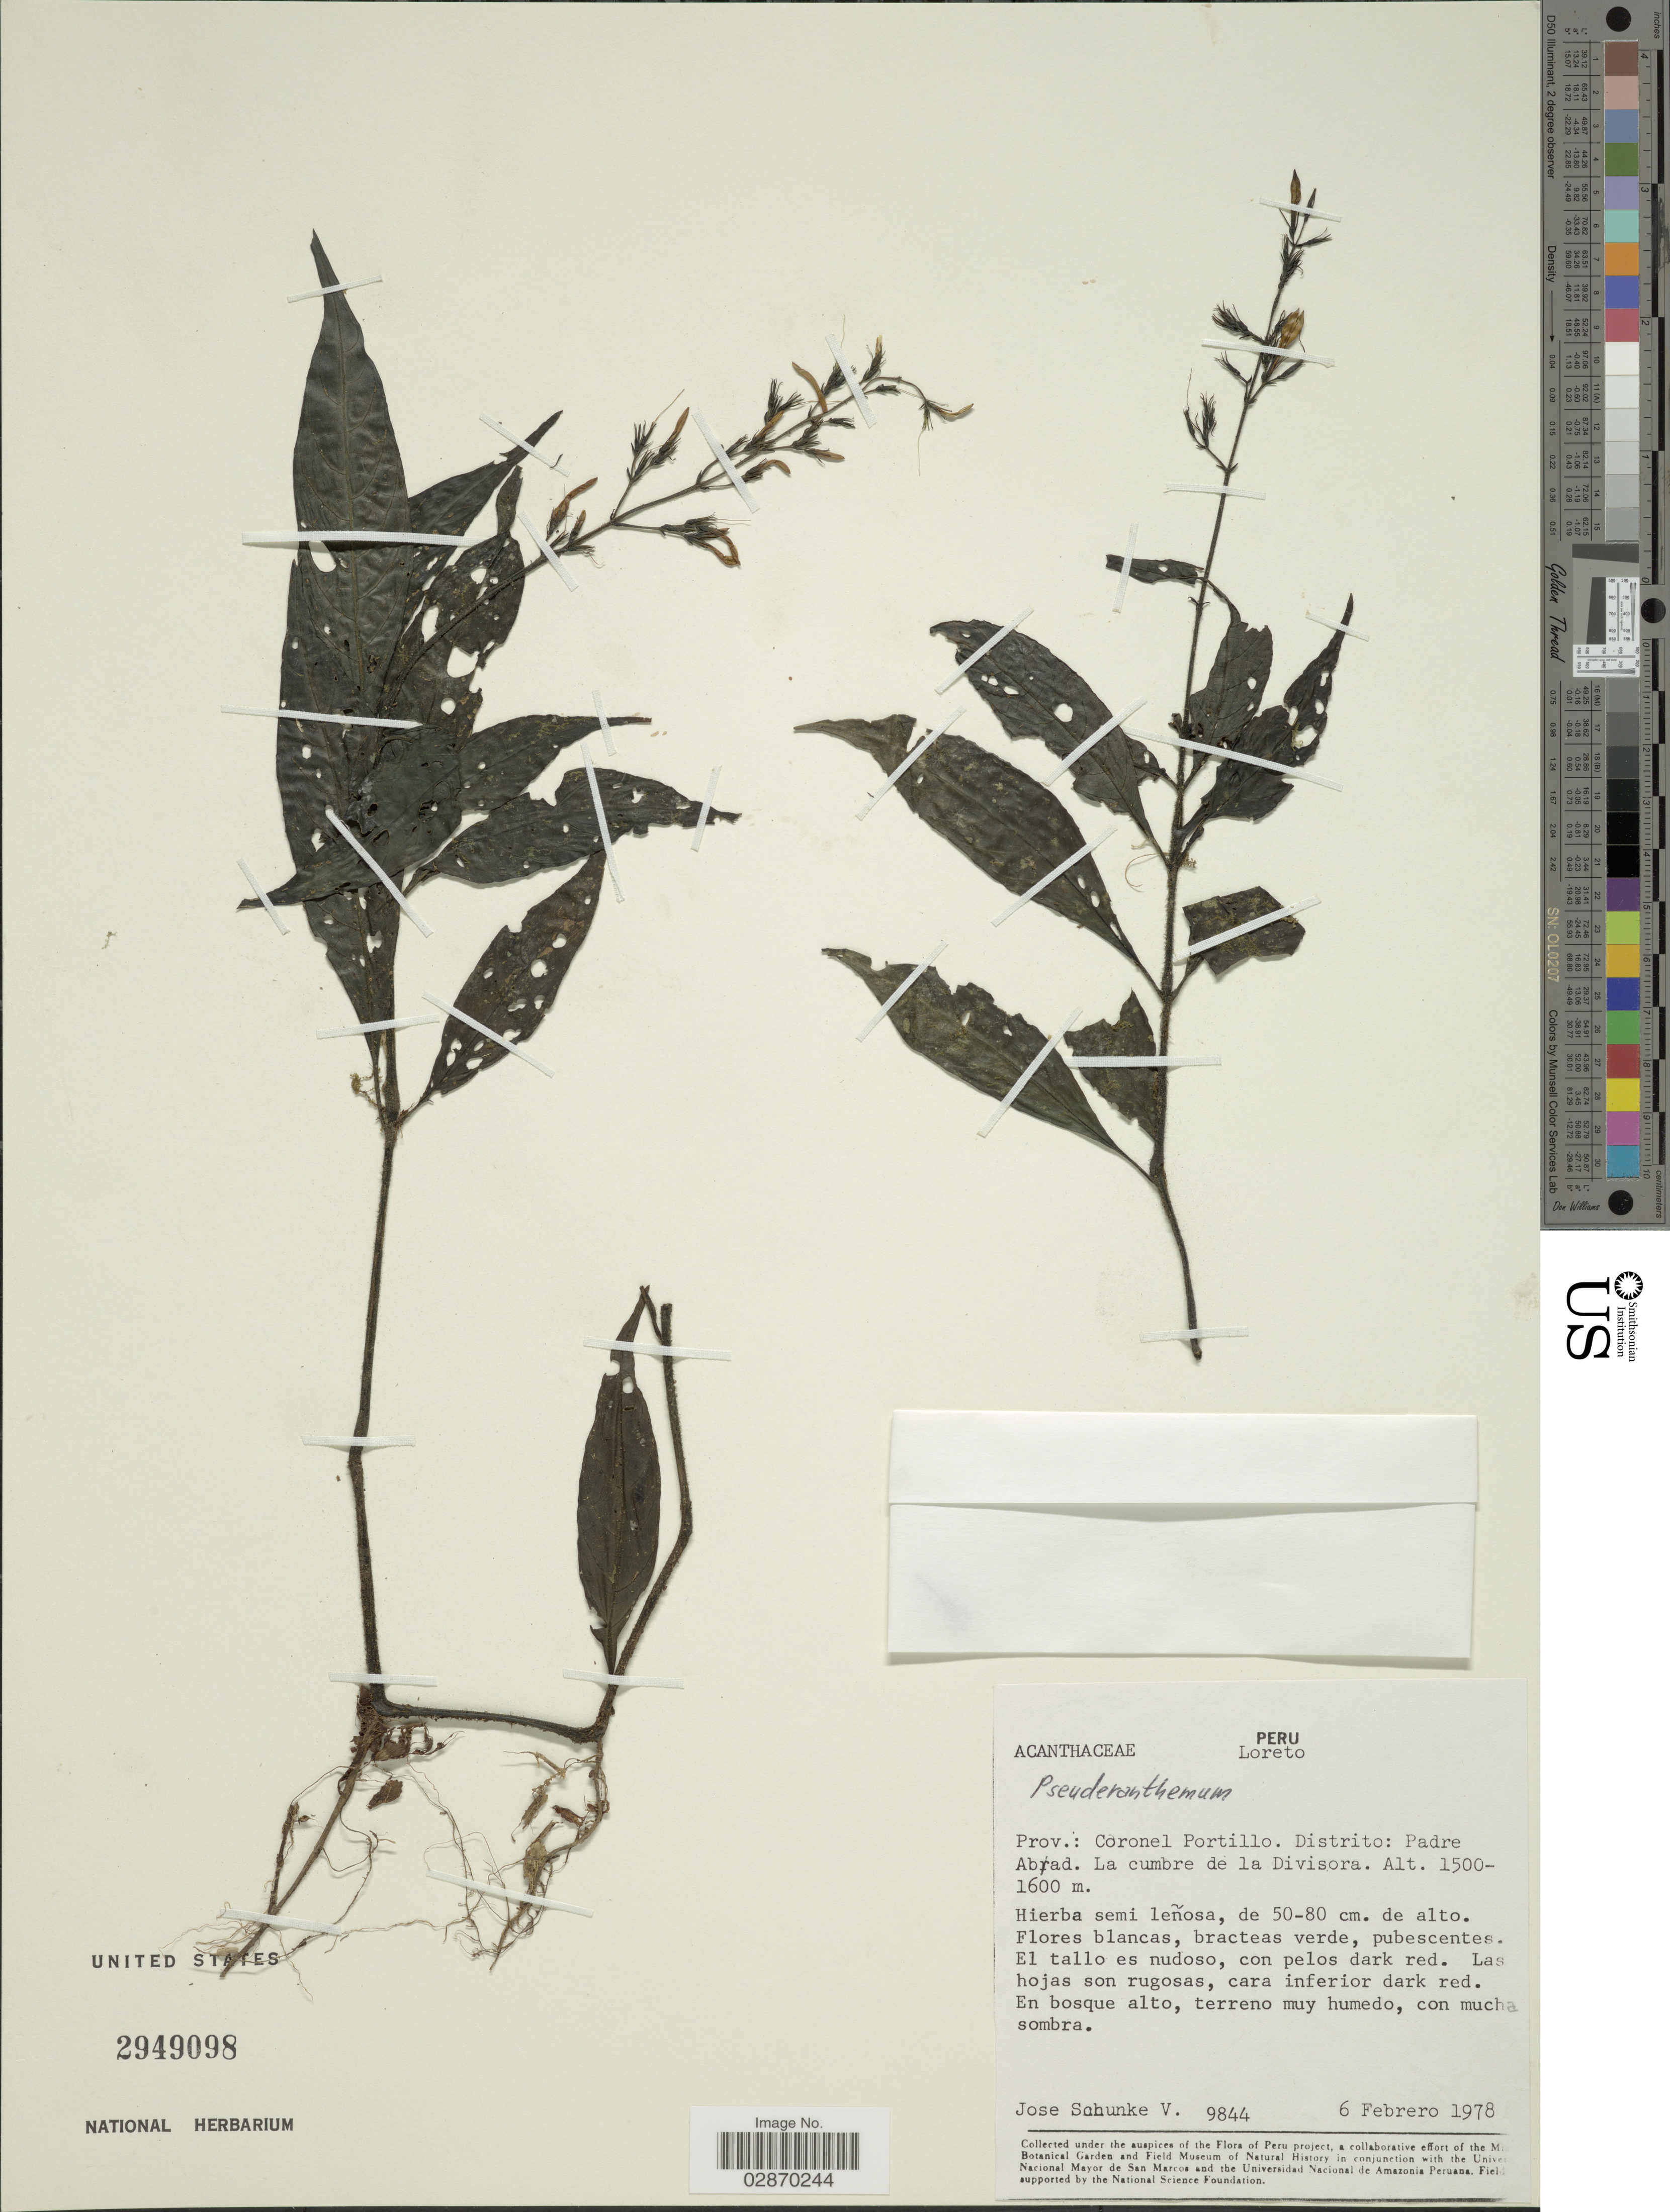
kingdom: Plantae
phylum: Tracheophyta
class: Magnoliopsida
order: Lamiales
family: Acanthaceae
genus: Pseuderanthemum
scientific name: Pseuderanthemum sp.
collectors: J. Schunke Vigo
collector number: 9844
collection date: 1978-02-06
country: Peru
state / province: Loreto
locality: Prov.: Coronel Portillo. Distrito: Padre Abad. La cumbre de la Divisora.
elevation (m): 1500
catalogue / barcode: US 2949098